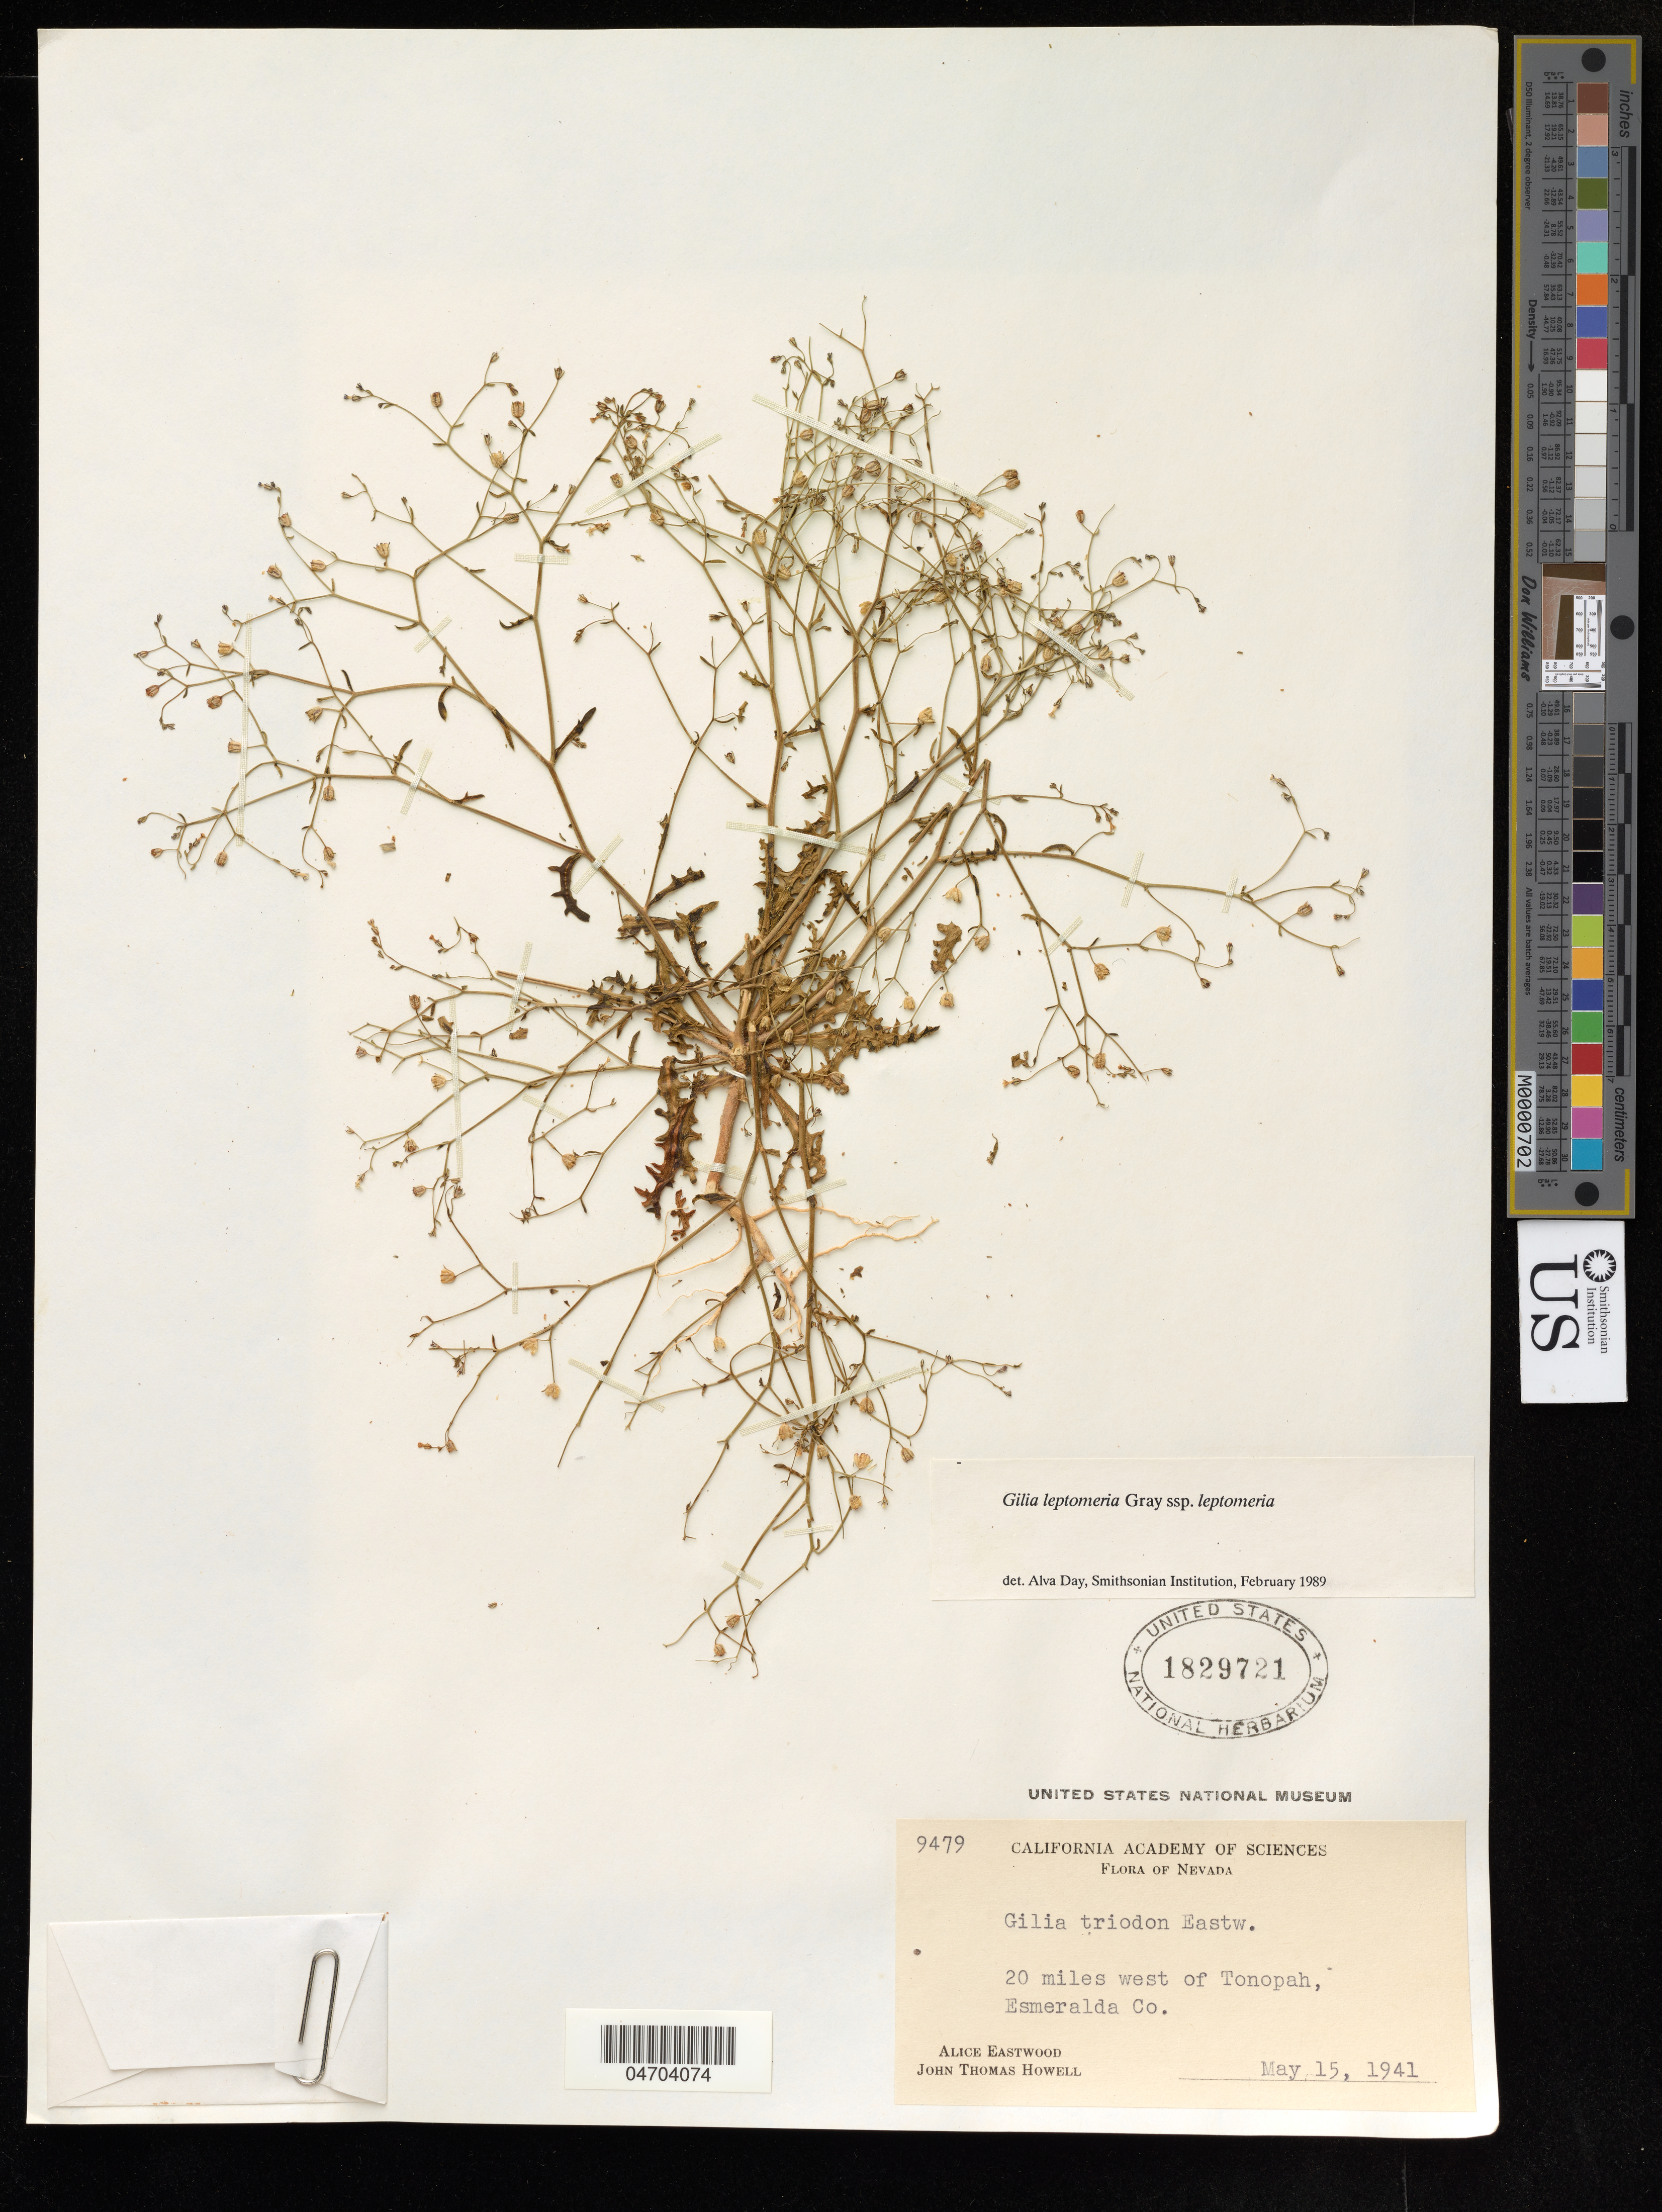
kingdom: Plantae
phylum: Tracheophyta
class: Magnoliopsida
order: Ericales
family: Polemoniaceae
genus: Aliciella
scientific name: Aliciella leptomeria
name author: (A. Gray) J.M. Porter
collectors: A. Eastwood & J. Howell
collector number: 9479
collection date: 1941-05-15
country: United States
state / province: Nevada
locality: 20 miles west of Tonopah, Esmeralda Co.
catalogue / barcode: US 1829721